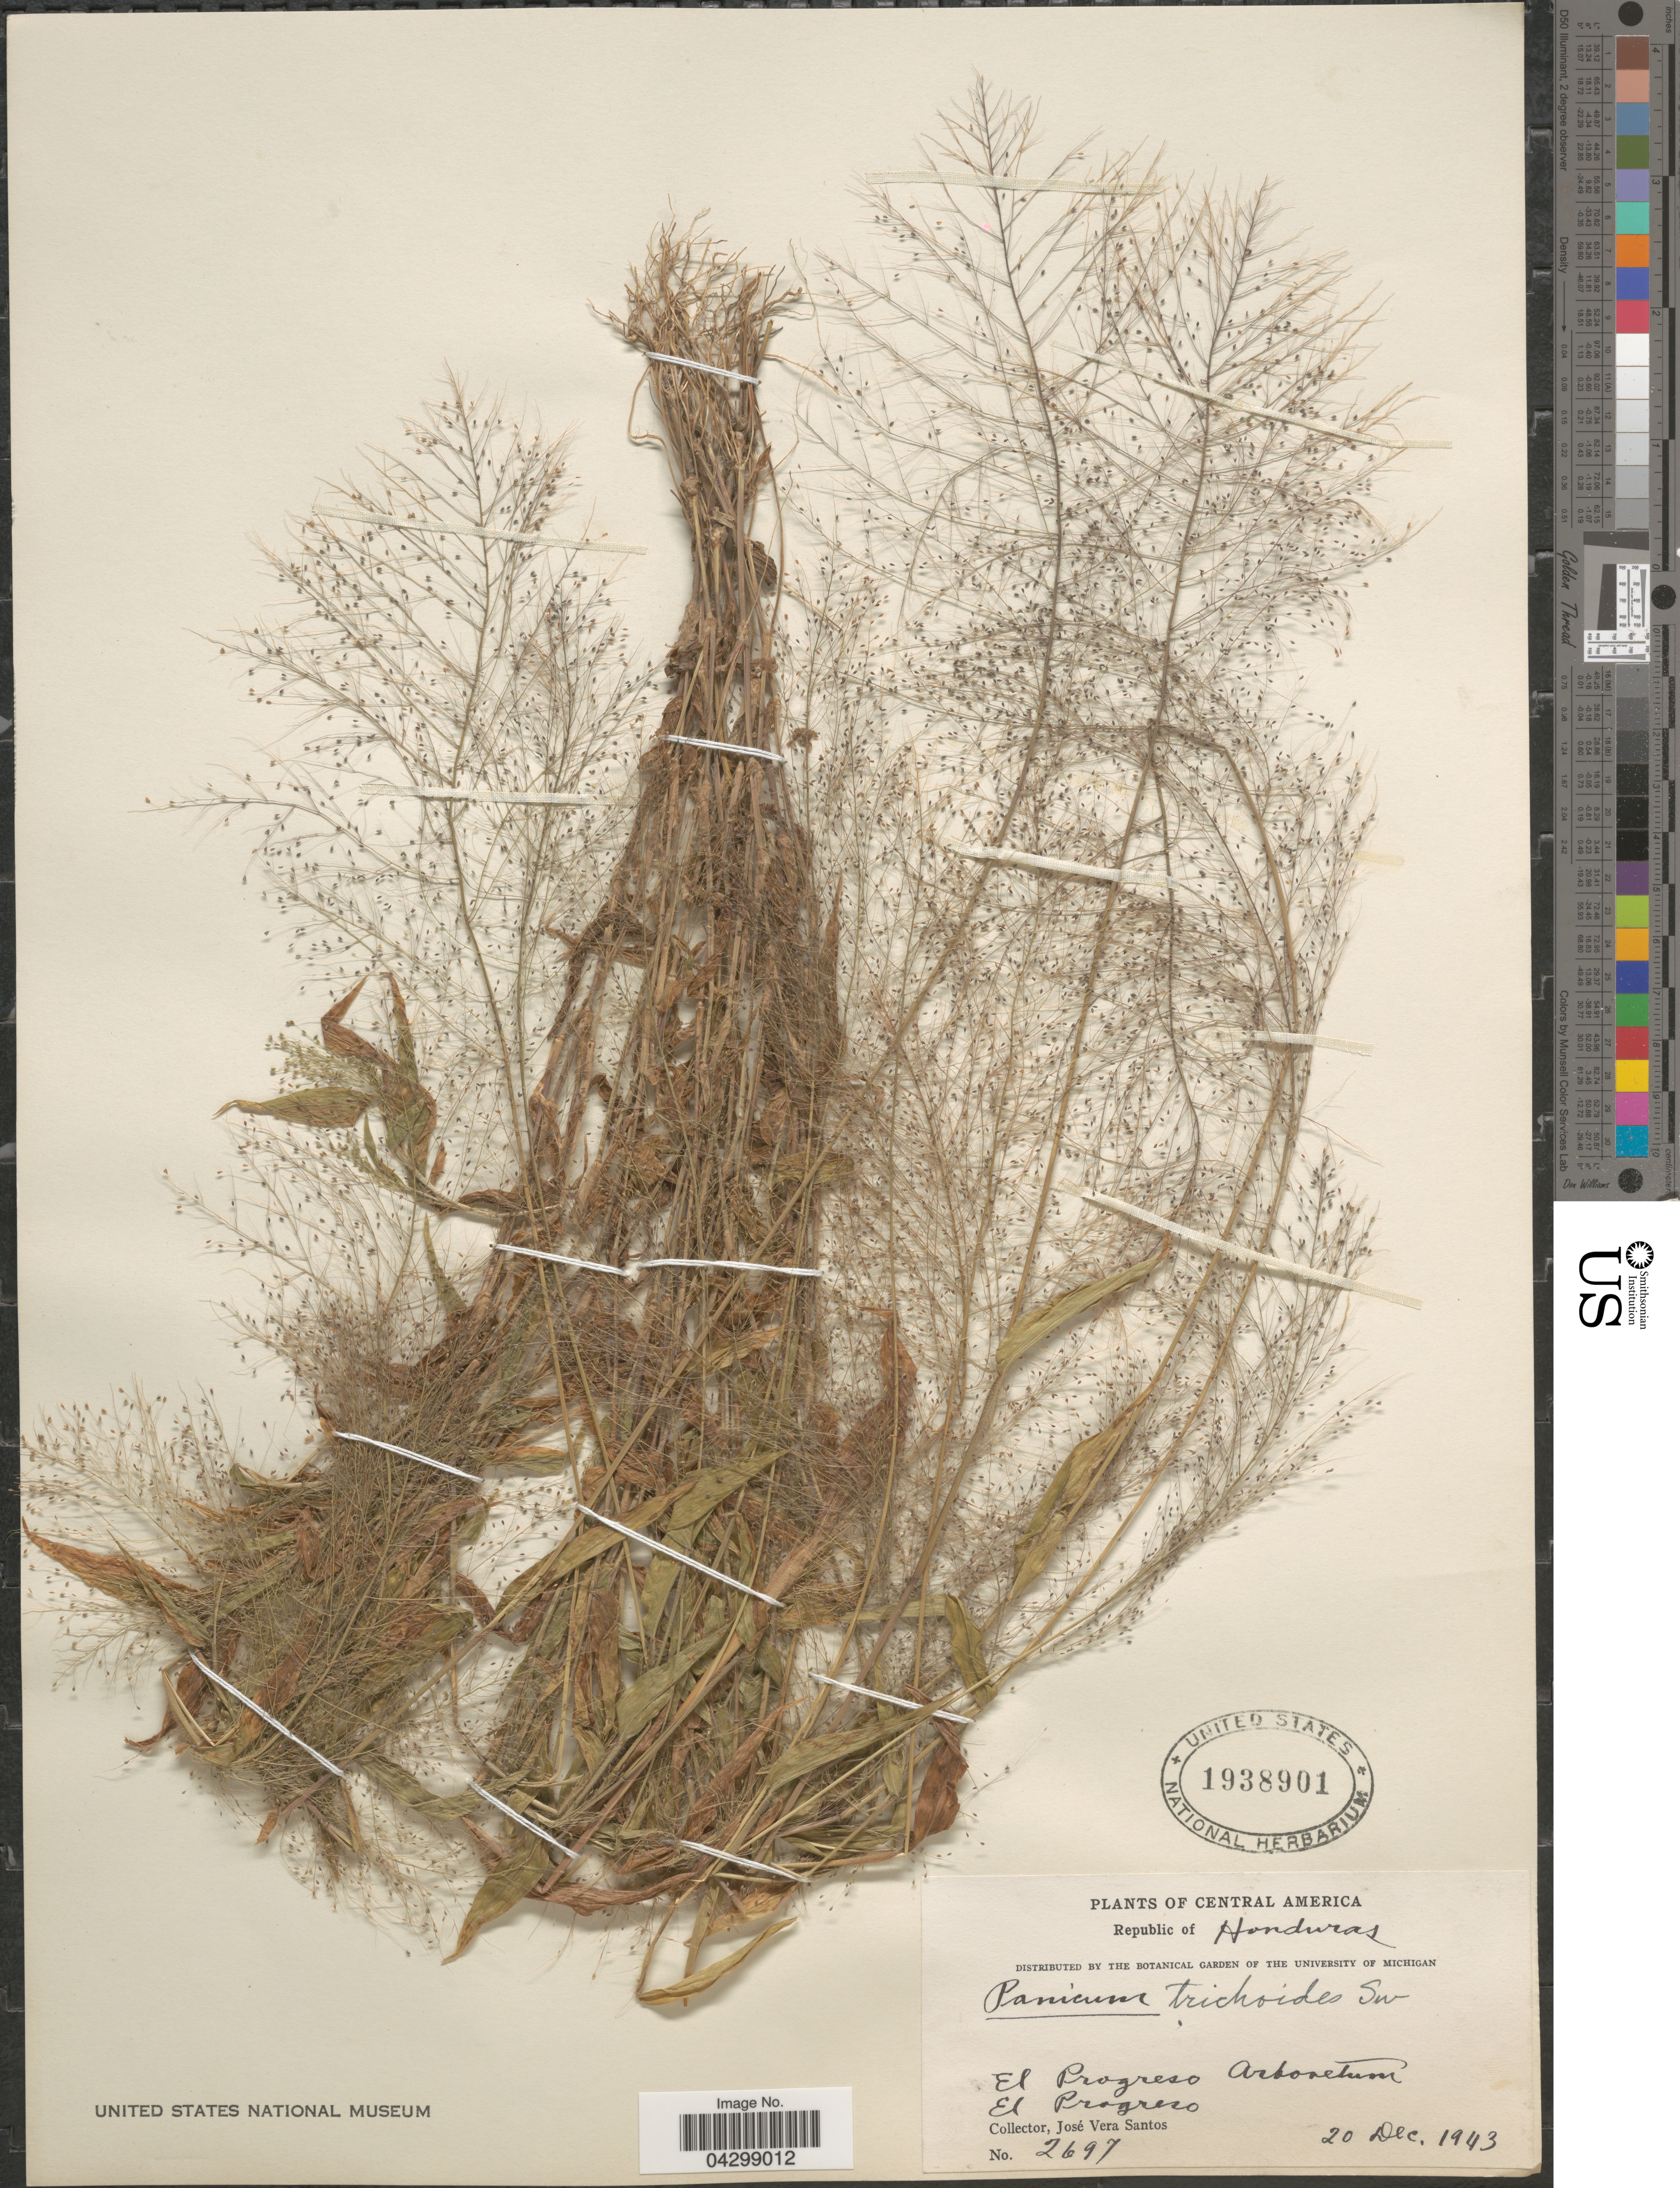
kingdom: Plantae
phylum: Tracheophyta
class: Liliopsida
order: Poales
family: Poaceae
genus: Panicum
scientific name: Panicum trichoides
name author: Sw.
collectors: J. Santos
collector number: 2697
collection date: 1943-12-20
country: Honduras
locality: Republic of Honduras. El Progreso Arboretum. El Progreso.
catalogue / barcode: US 1938901